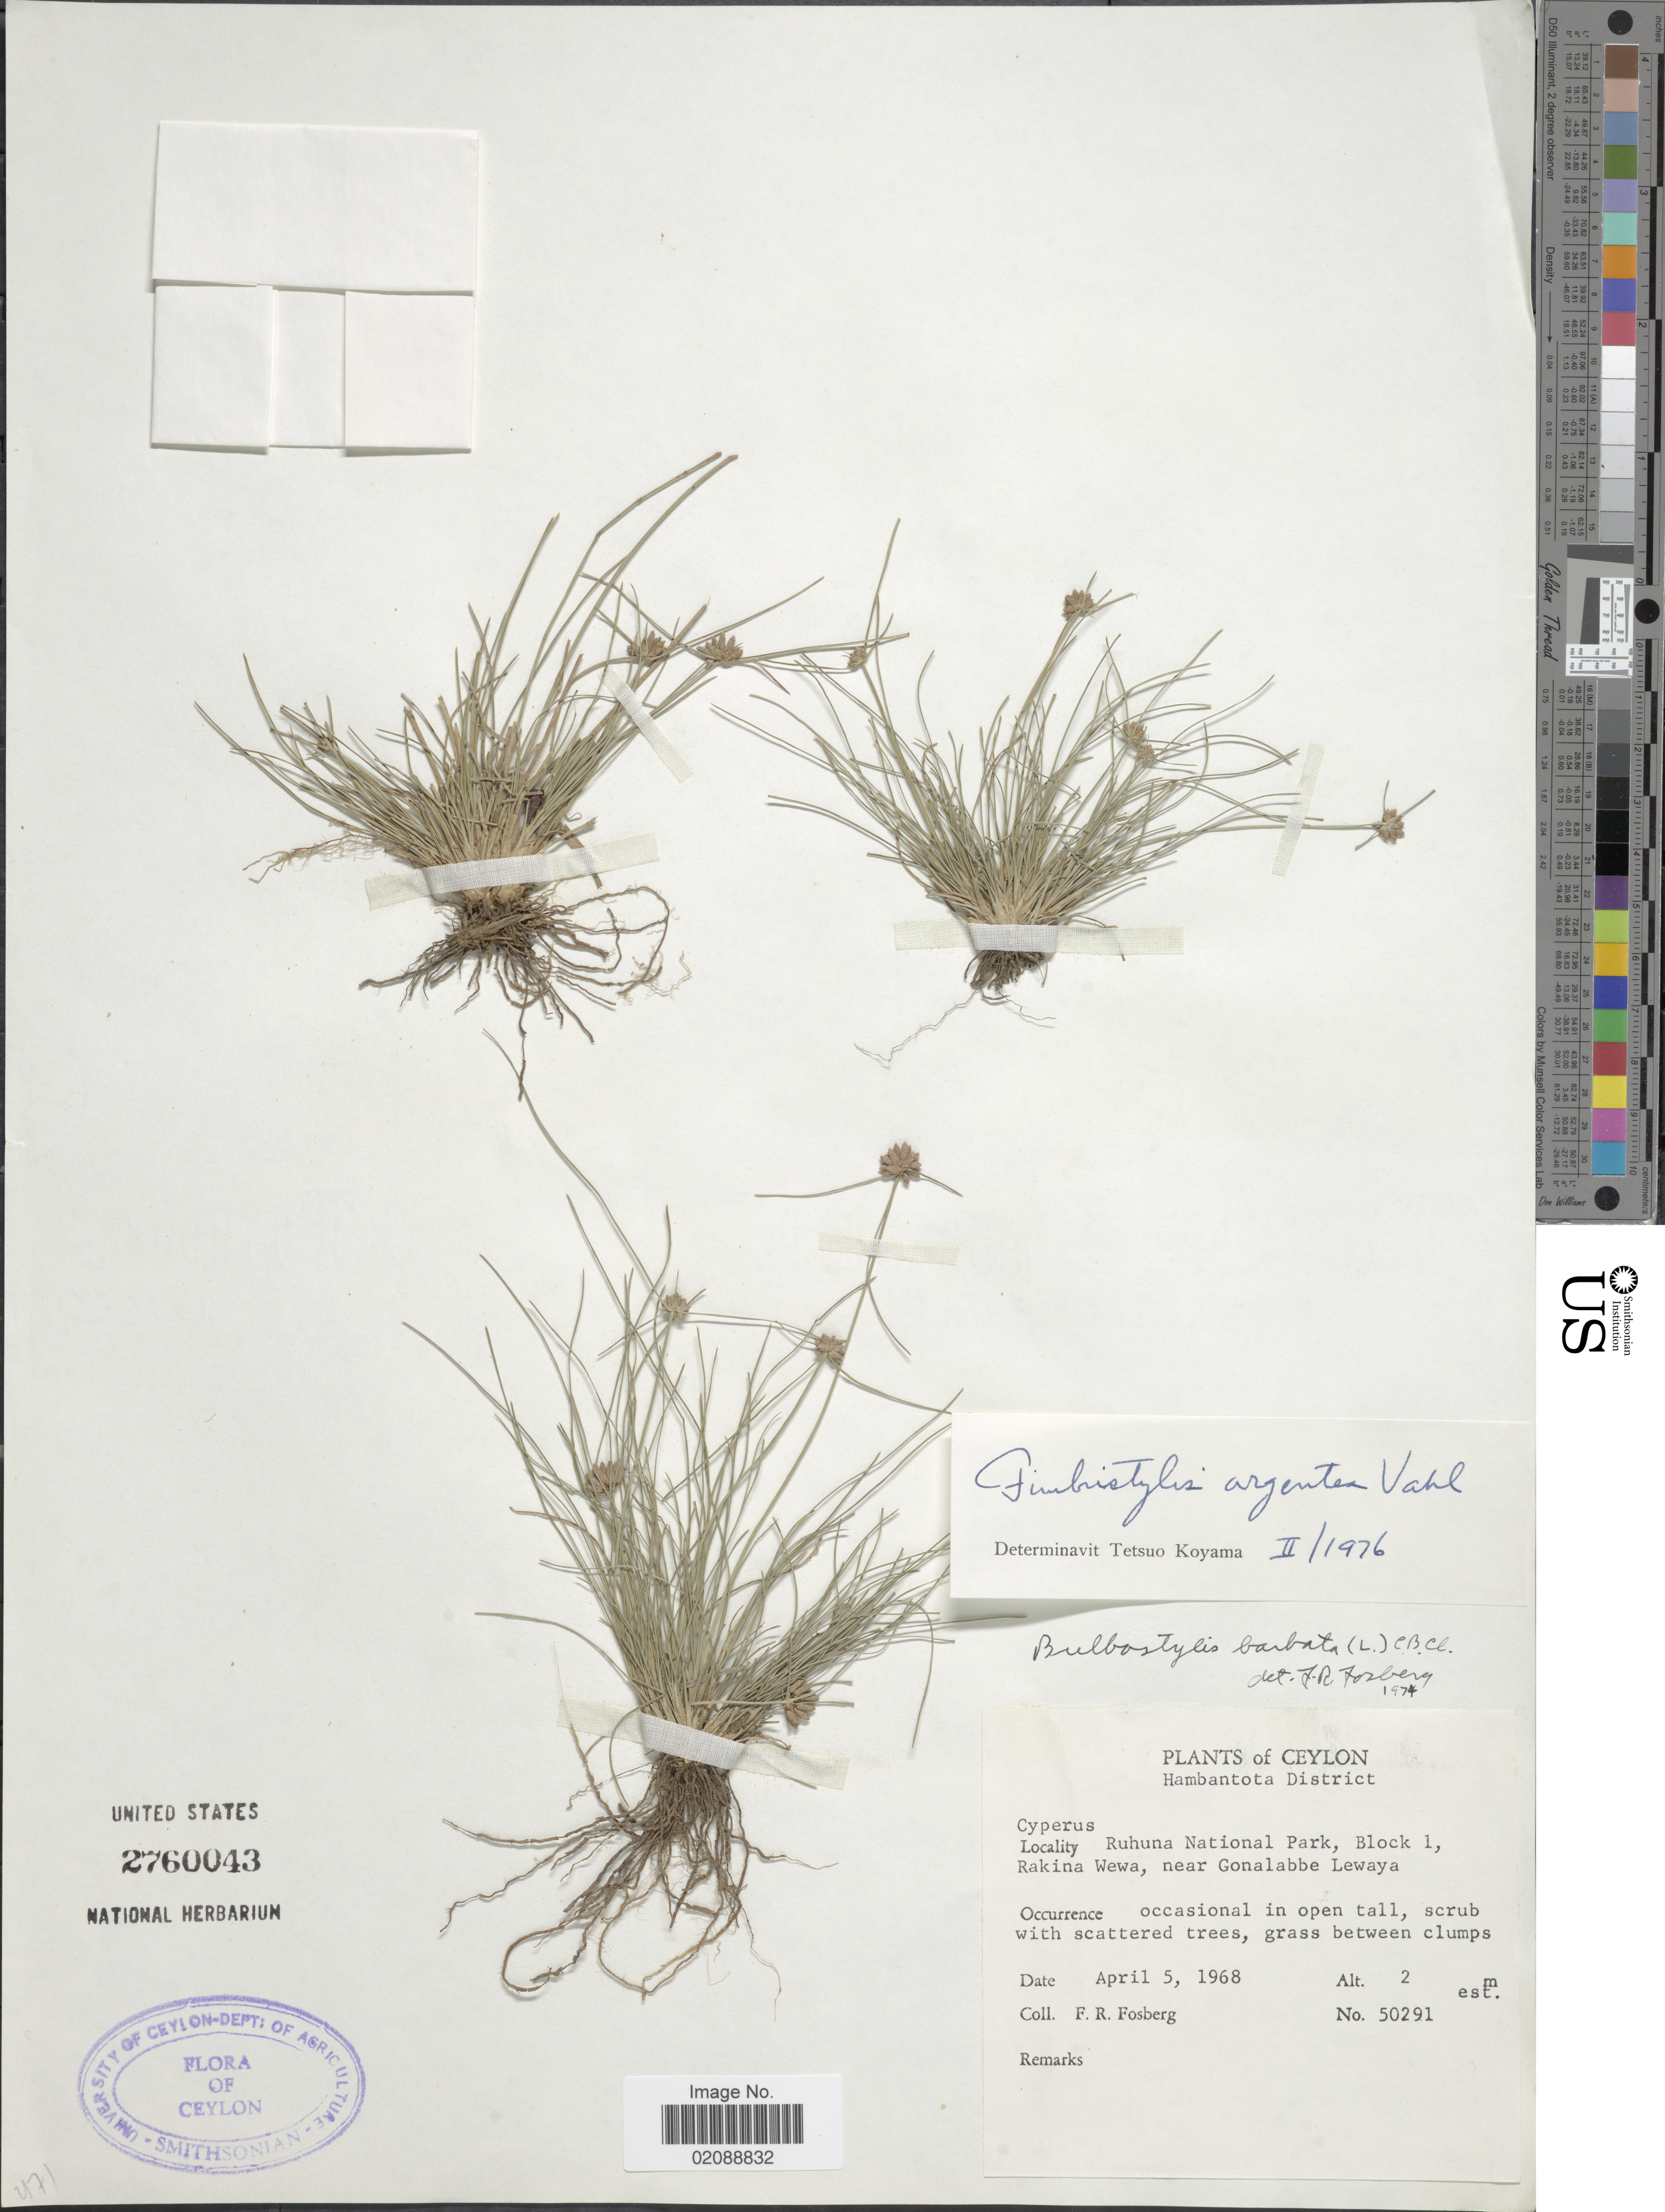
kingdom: Plantae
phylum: Tracheophyta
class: Liliopsida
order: Poales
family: Cyperaceae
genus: Fimbristylis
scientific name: Fimbristylis argentea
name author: (Rottb.) Vahl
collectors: F. R. Fosberg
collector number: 50291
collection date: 1968-04-05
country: Sri Lanka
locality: Ceylon, Hambantota District, Ruhuna National Park, Block 1, Rakina Wewa, near Gonalabbe Lewaya.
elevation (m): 2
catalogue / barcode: US 2760043